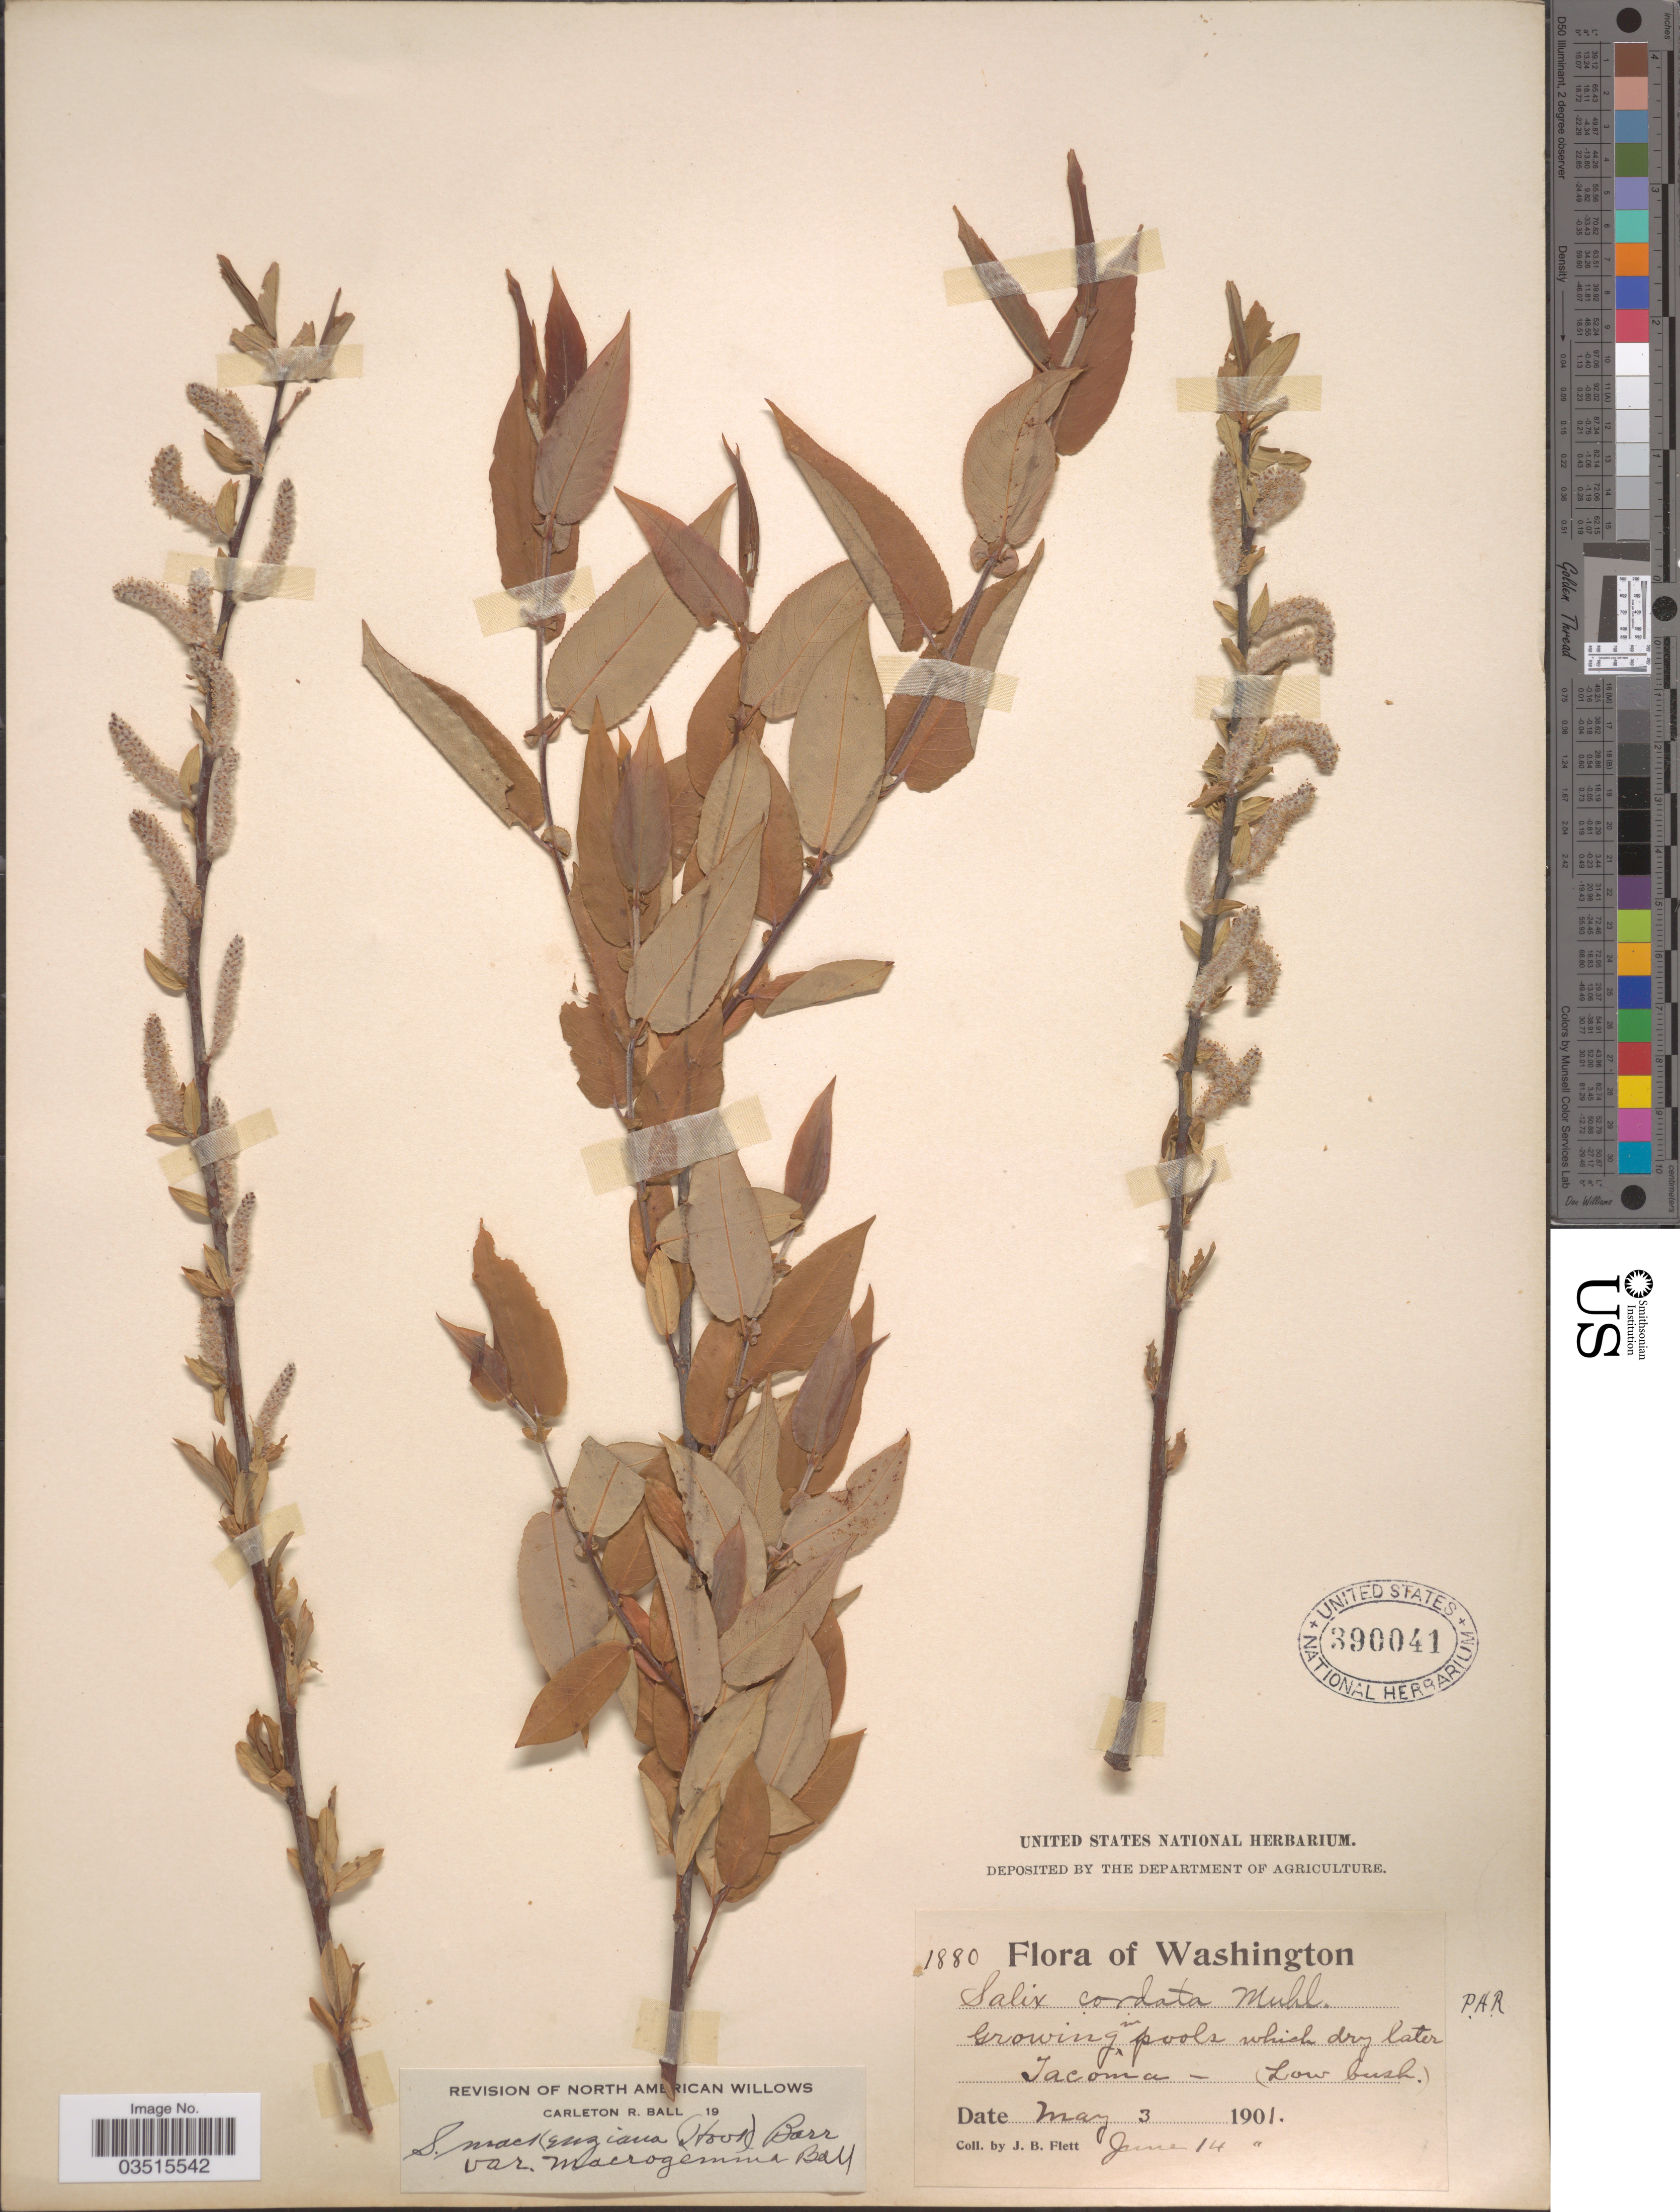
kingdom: Plantae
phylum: Tracheophyta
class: Magnoliopsida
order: Malpighiales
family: Salicaceae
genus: Salix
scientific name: Salix mackenzieana var. macrogemma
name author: C.R. Ball in Piper & Beattie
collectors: J. Flett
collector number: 1880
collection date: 1901-05-03/1901-06-14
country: United States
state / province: Washington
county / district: Pierce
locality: Growing in pools which dry later Tacoma.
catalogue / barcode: US 390041